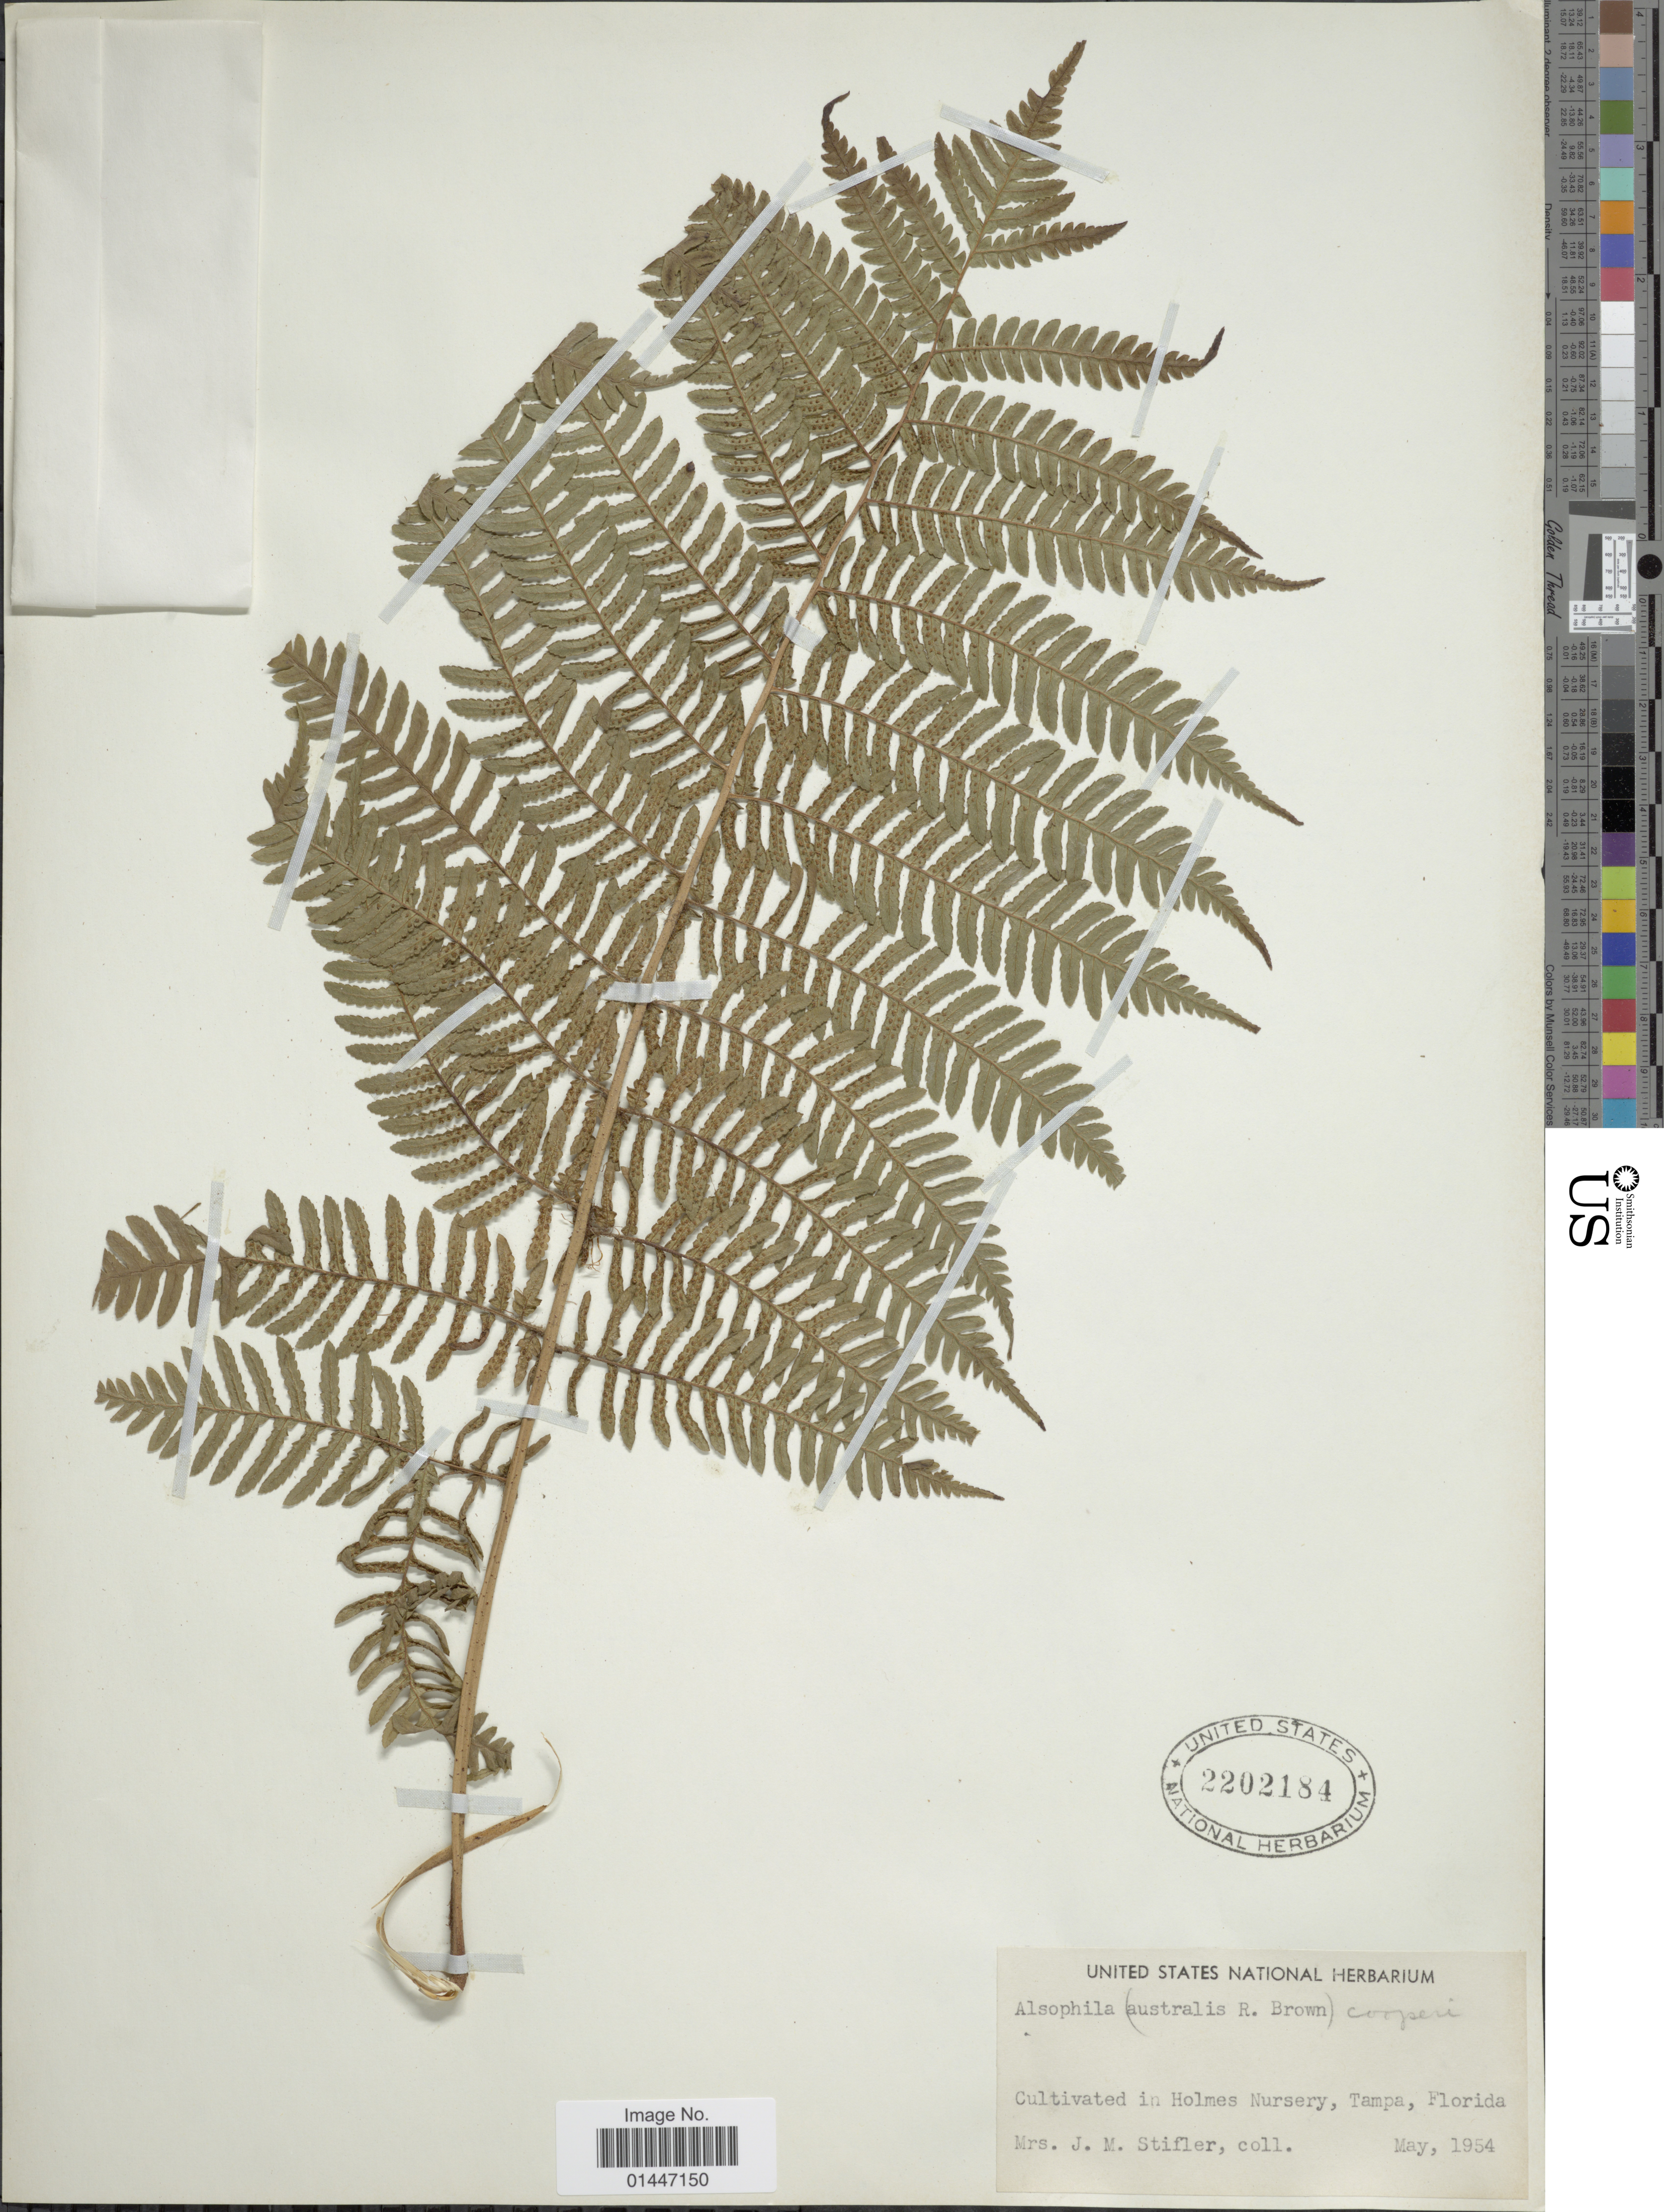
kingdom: Plantae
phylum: Tracheophyta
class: Polypodiopsida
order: Cyatheales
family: Cyatheaceae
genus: Sphaeropteris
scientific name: Sphaeropteris cooperi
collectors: J. Stifler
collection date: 1954-05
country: United States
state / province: Florida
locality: Holmes Nursery, Tampa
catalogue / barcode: US 2202184